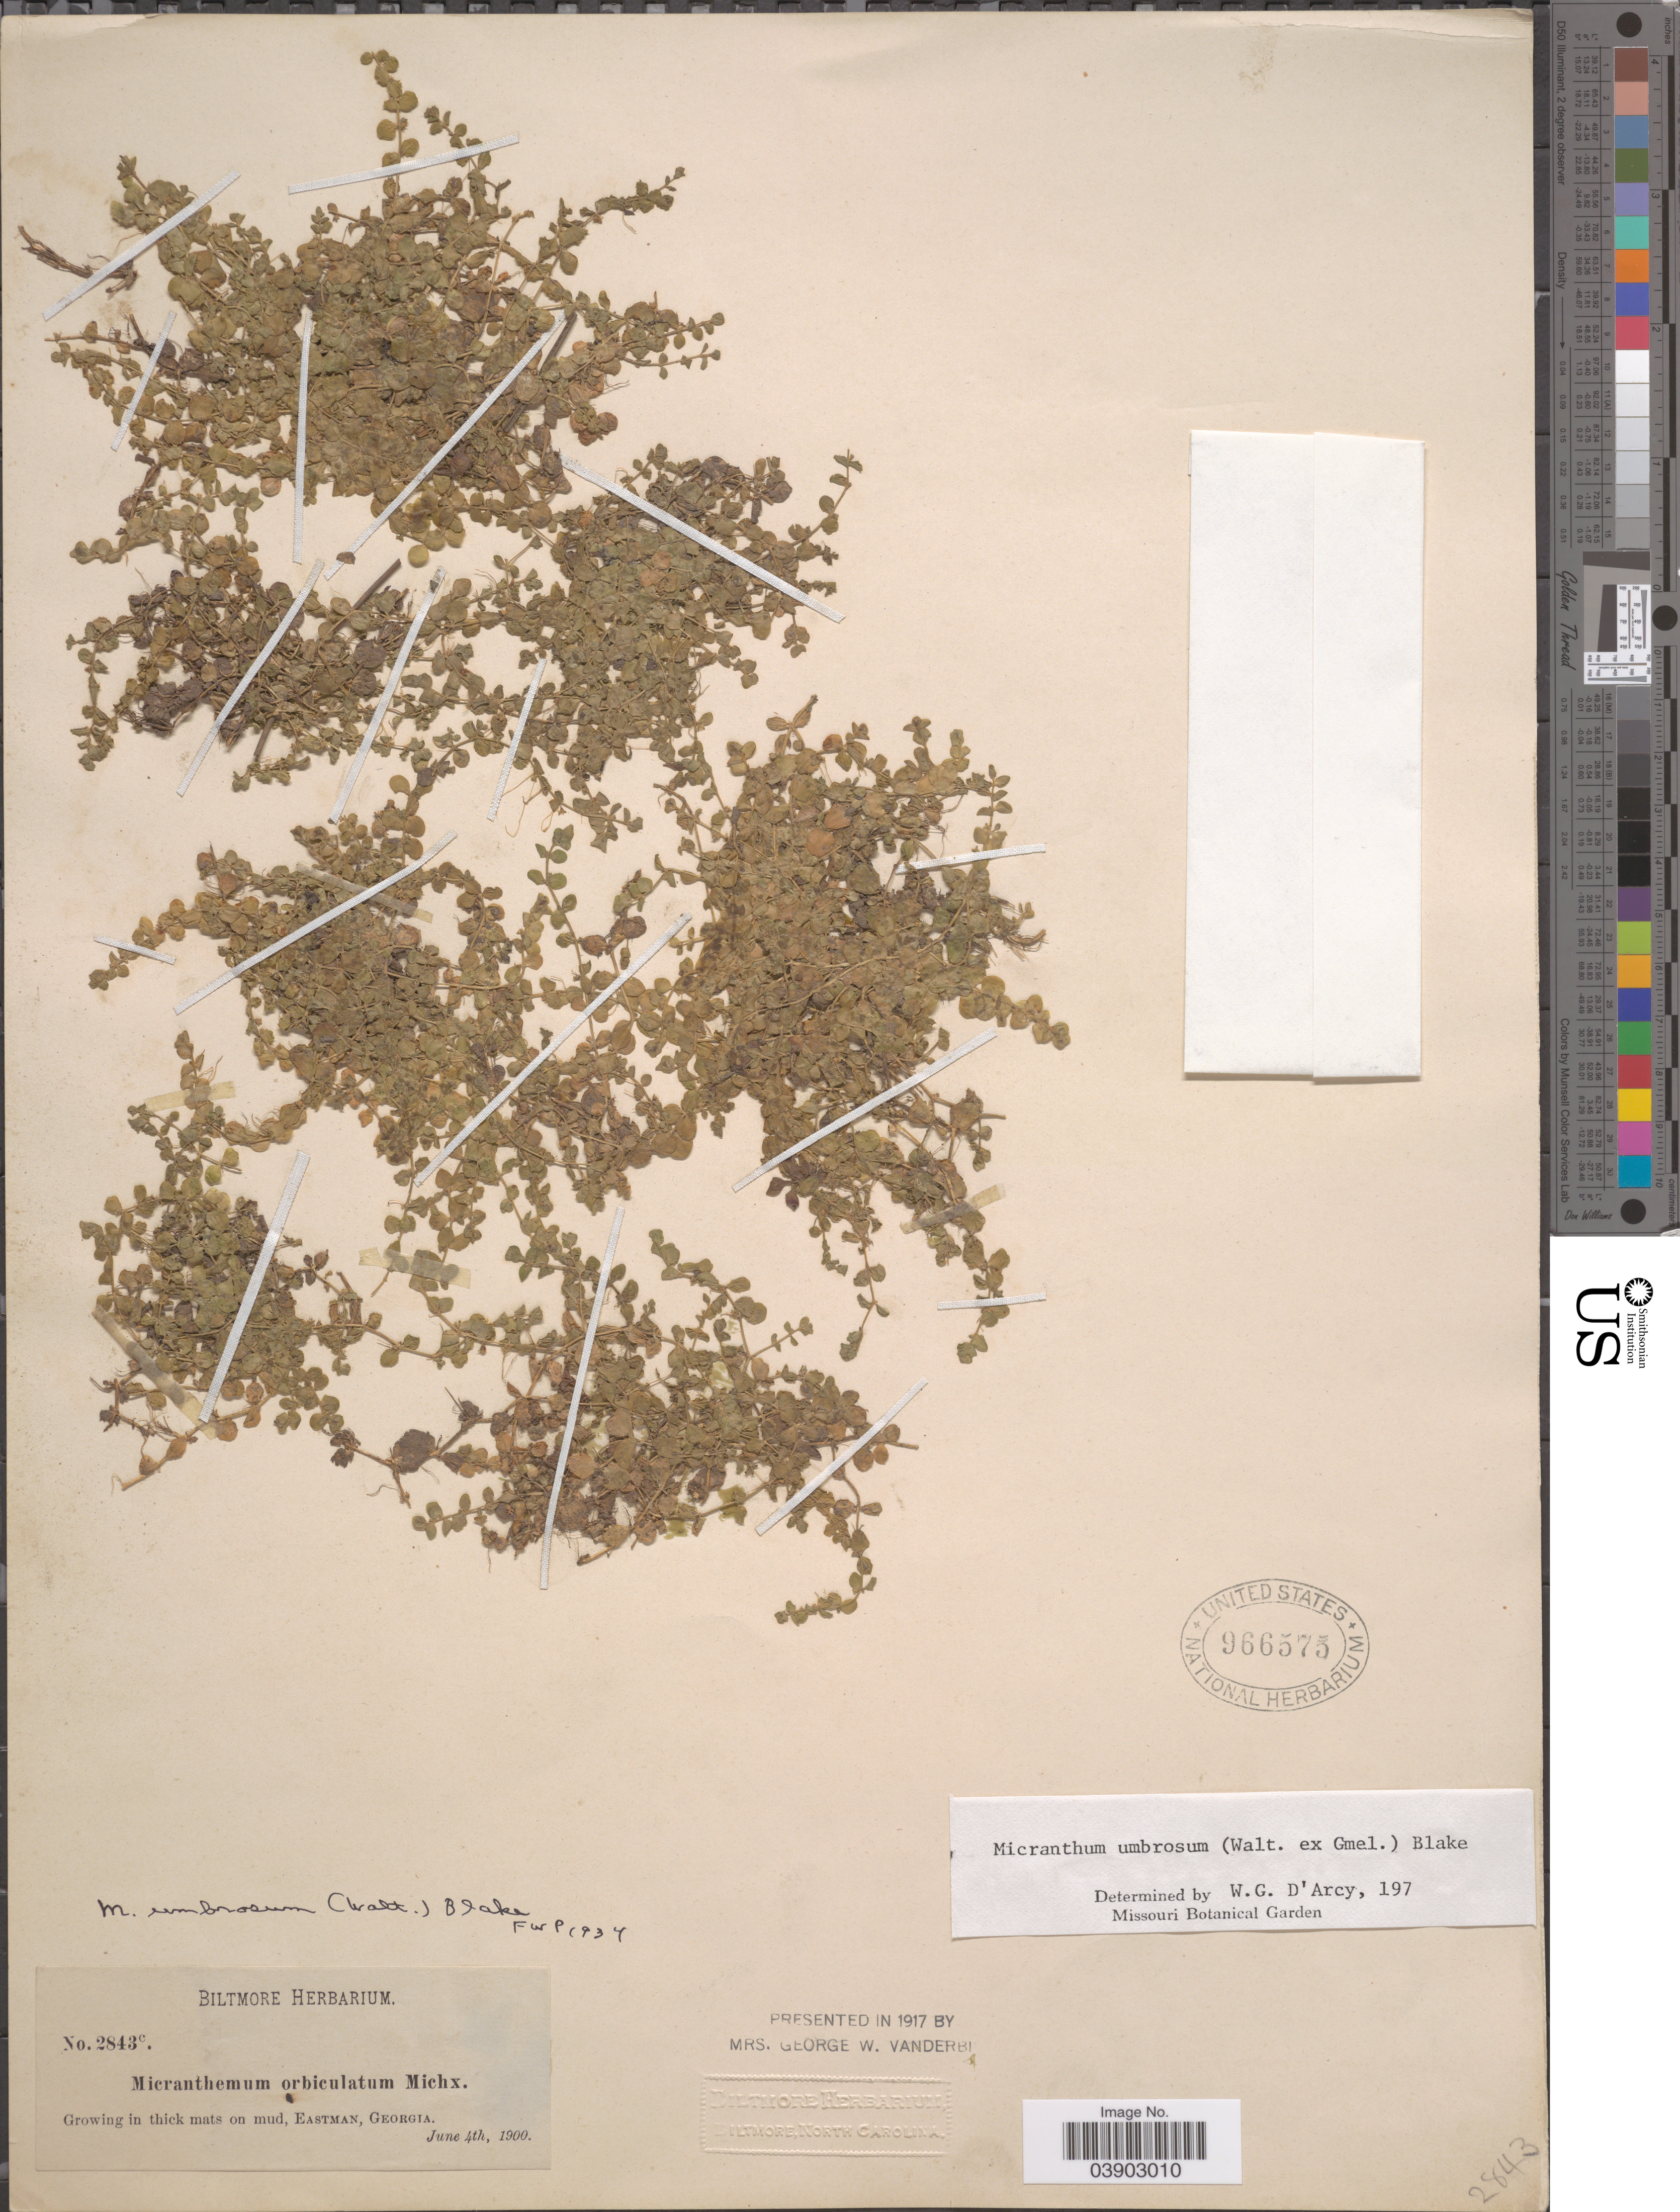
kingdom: Plantae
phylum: Tracheophyta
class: Magnoliopsida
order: Lamiales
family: Linderniaceae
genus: Micranthemum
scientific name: Micranthemum umbrosum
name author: (J.F. Gmel.) S.F. Blake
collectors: ex herb. Biltmore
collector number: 2843c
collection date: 1900-06-04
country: United States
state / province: Georgia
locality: Eastman.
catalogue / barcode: US 966575